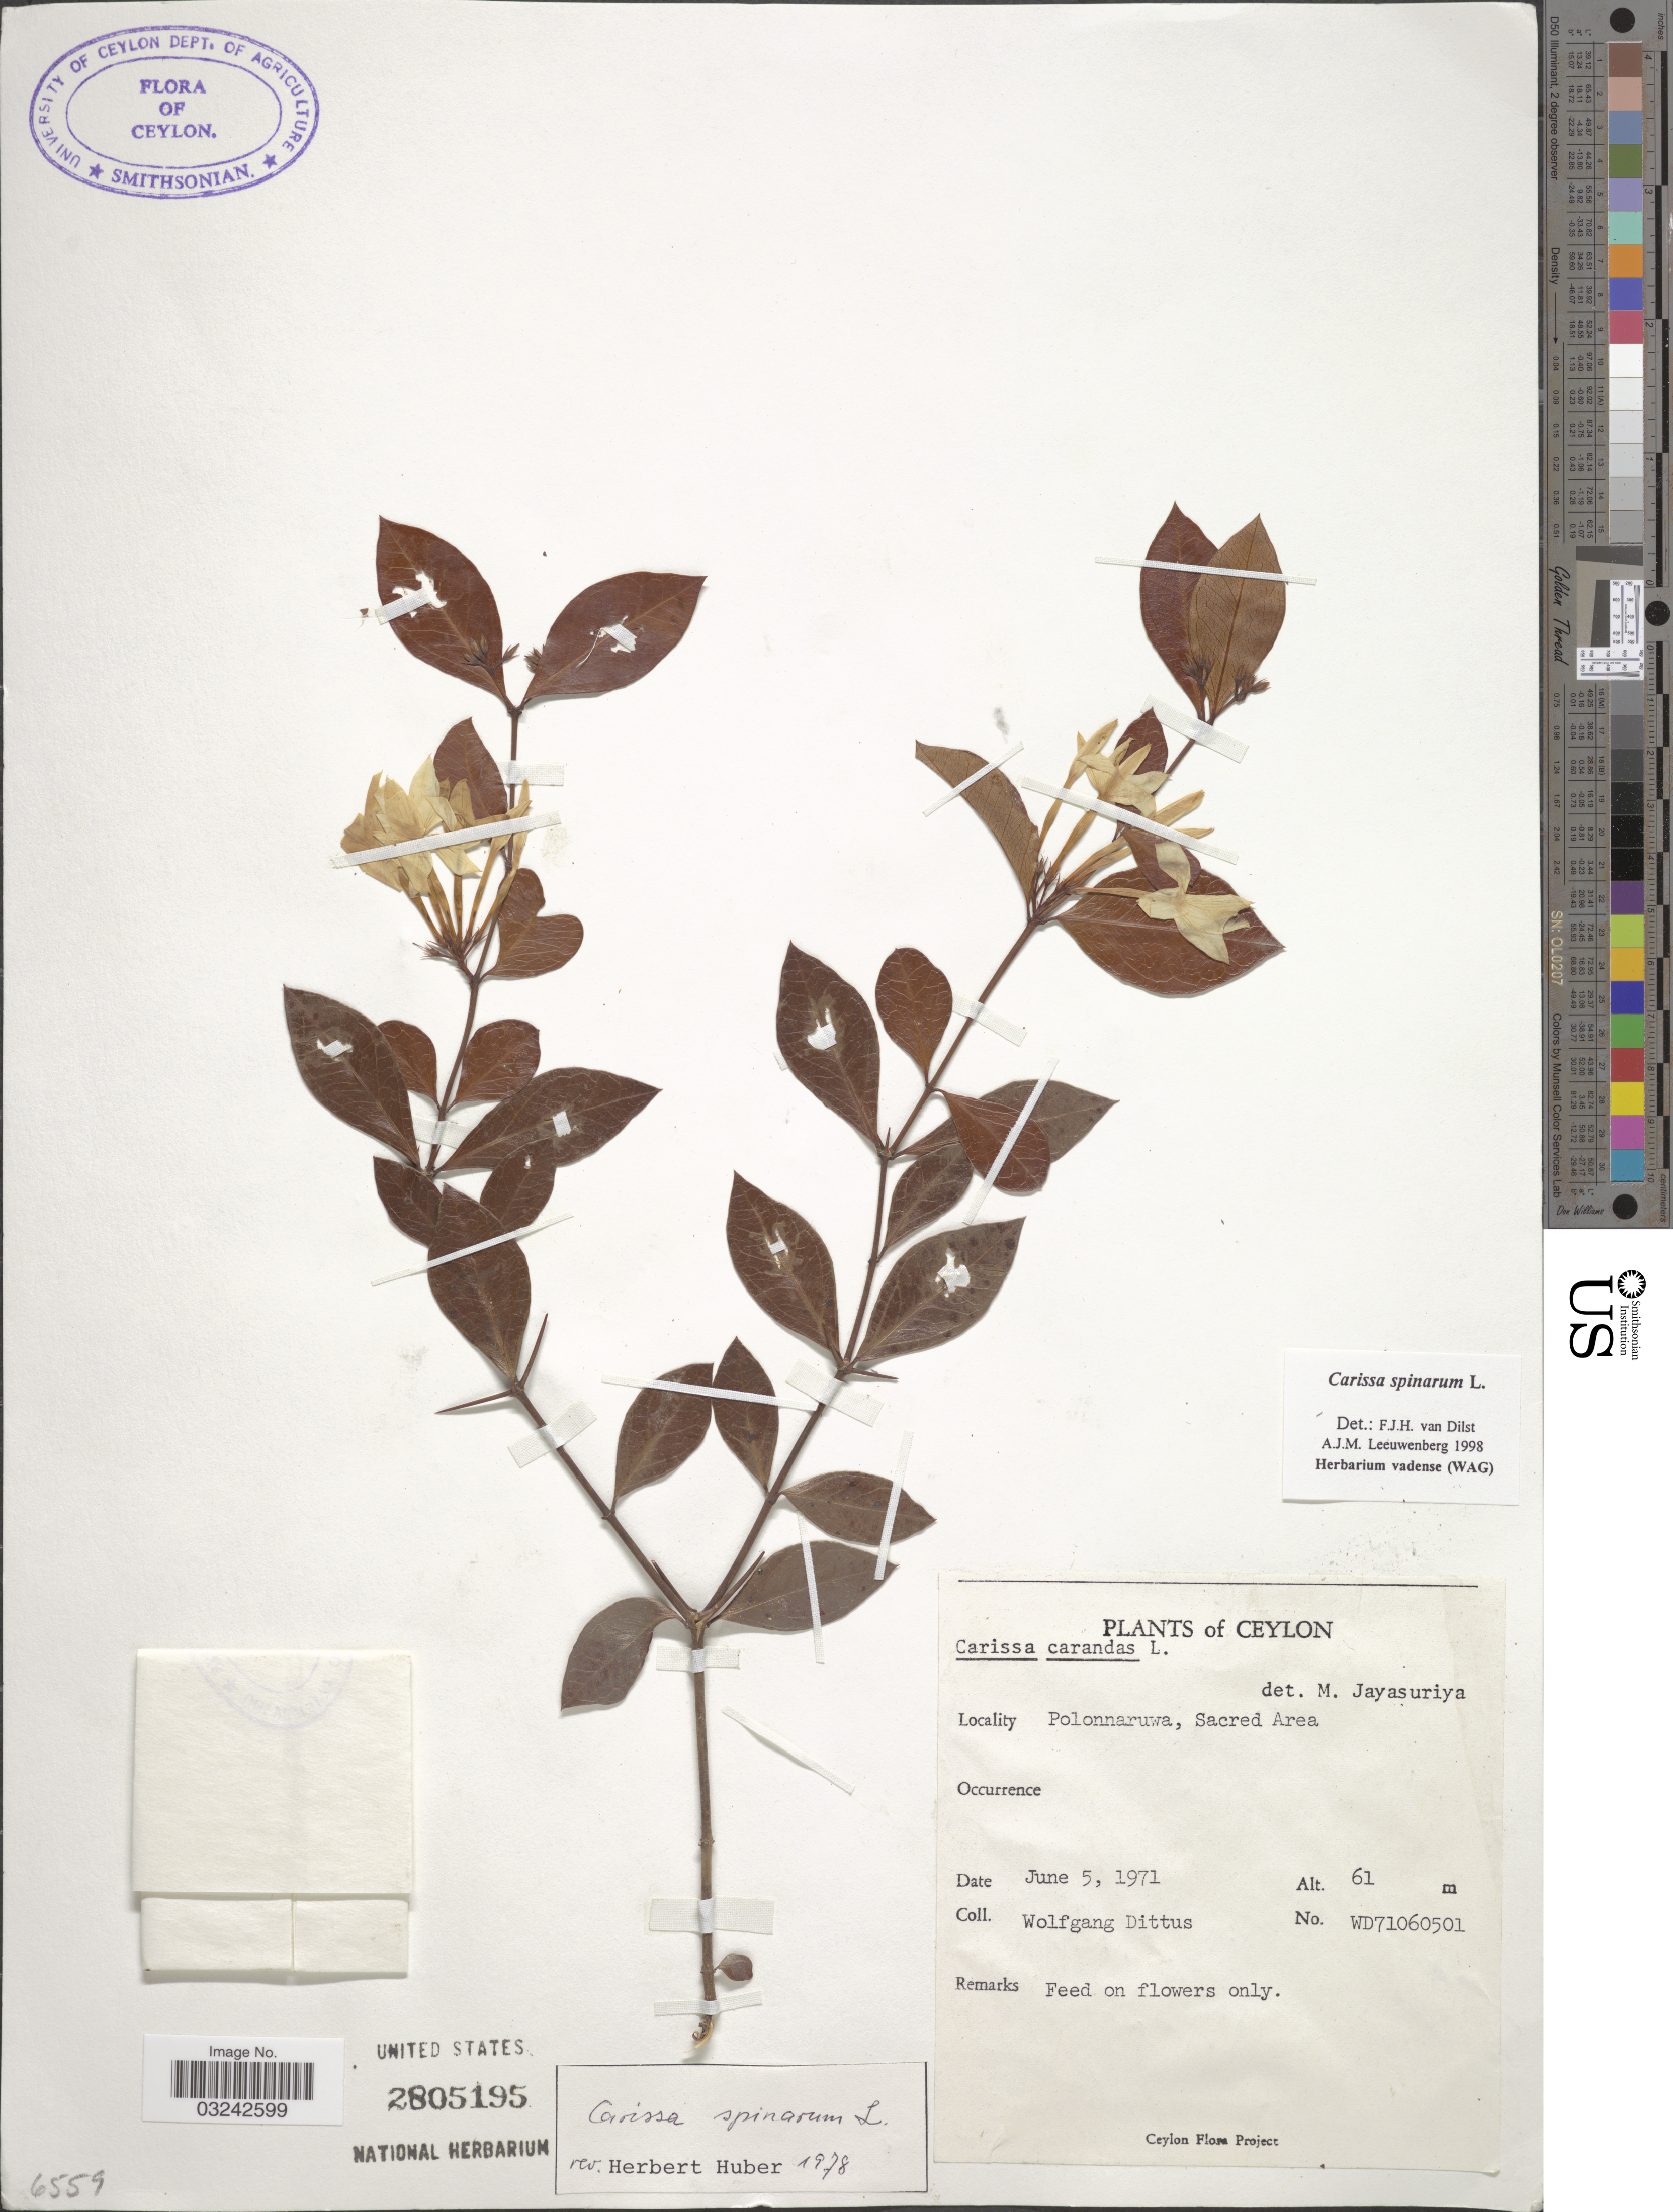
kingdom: Plantae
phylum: Tracheophyta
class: Magnoliopsida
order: Gentianales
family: Apocynaceae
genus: Carissa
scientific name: Carissa spinarum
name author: L.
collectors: W. Dittus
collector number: WD71060501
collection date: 1971-06-05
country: Sri Lanka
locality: Ceylon. Polonnaruwa, Sacred Area.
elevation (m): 61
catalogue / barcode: US 2805195